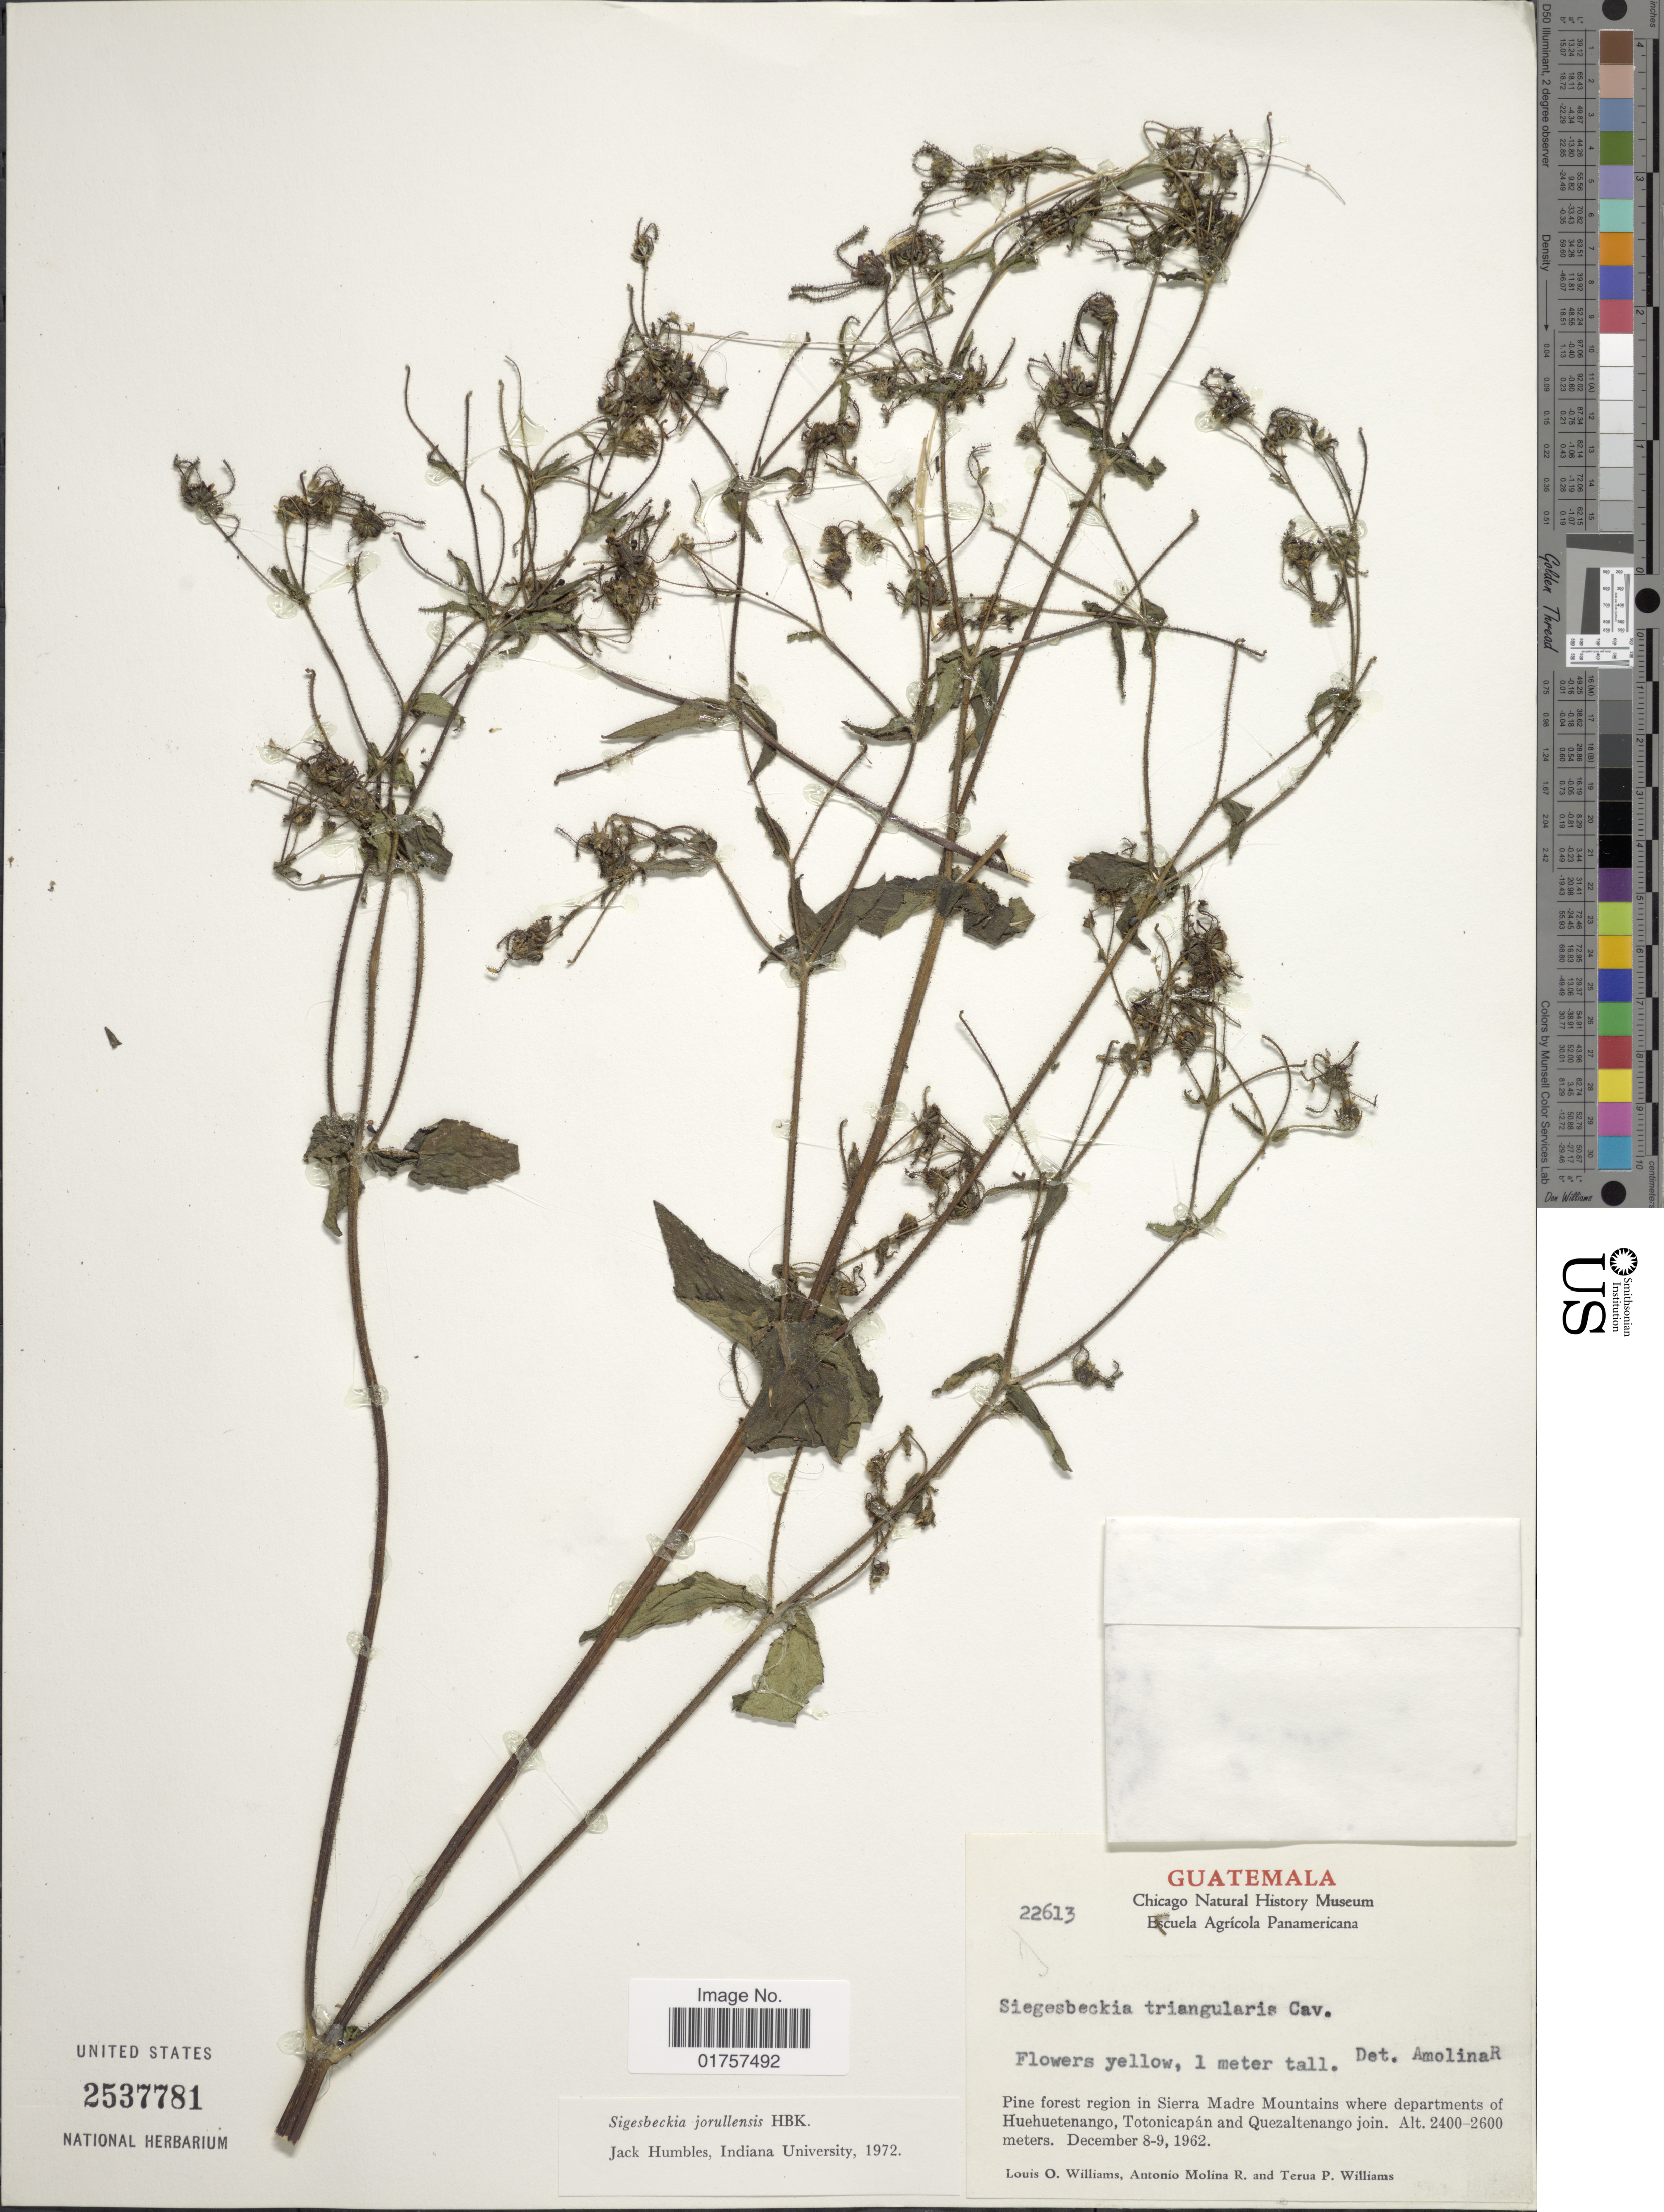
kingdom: Plantae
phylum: Tracheophyta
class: Magnoliopsida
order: Asterales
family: Asteraceae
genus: Sigesbeckia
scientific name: Sigesbeckia jorullensis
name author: Kunth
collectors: L. O. Williams, A. Molina R. & T. P. Williams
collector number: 22613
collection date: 1962-12-08/1962-12-09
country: Guatemala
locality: Pine forest region in Sierra Madre Mountains where departments of Huehuetenango, Totonicapán and Quezaltenango join.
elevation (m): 2400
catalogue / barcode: US 2537781